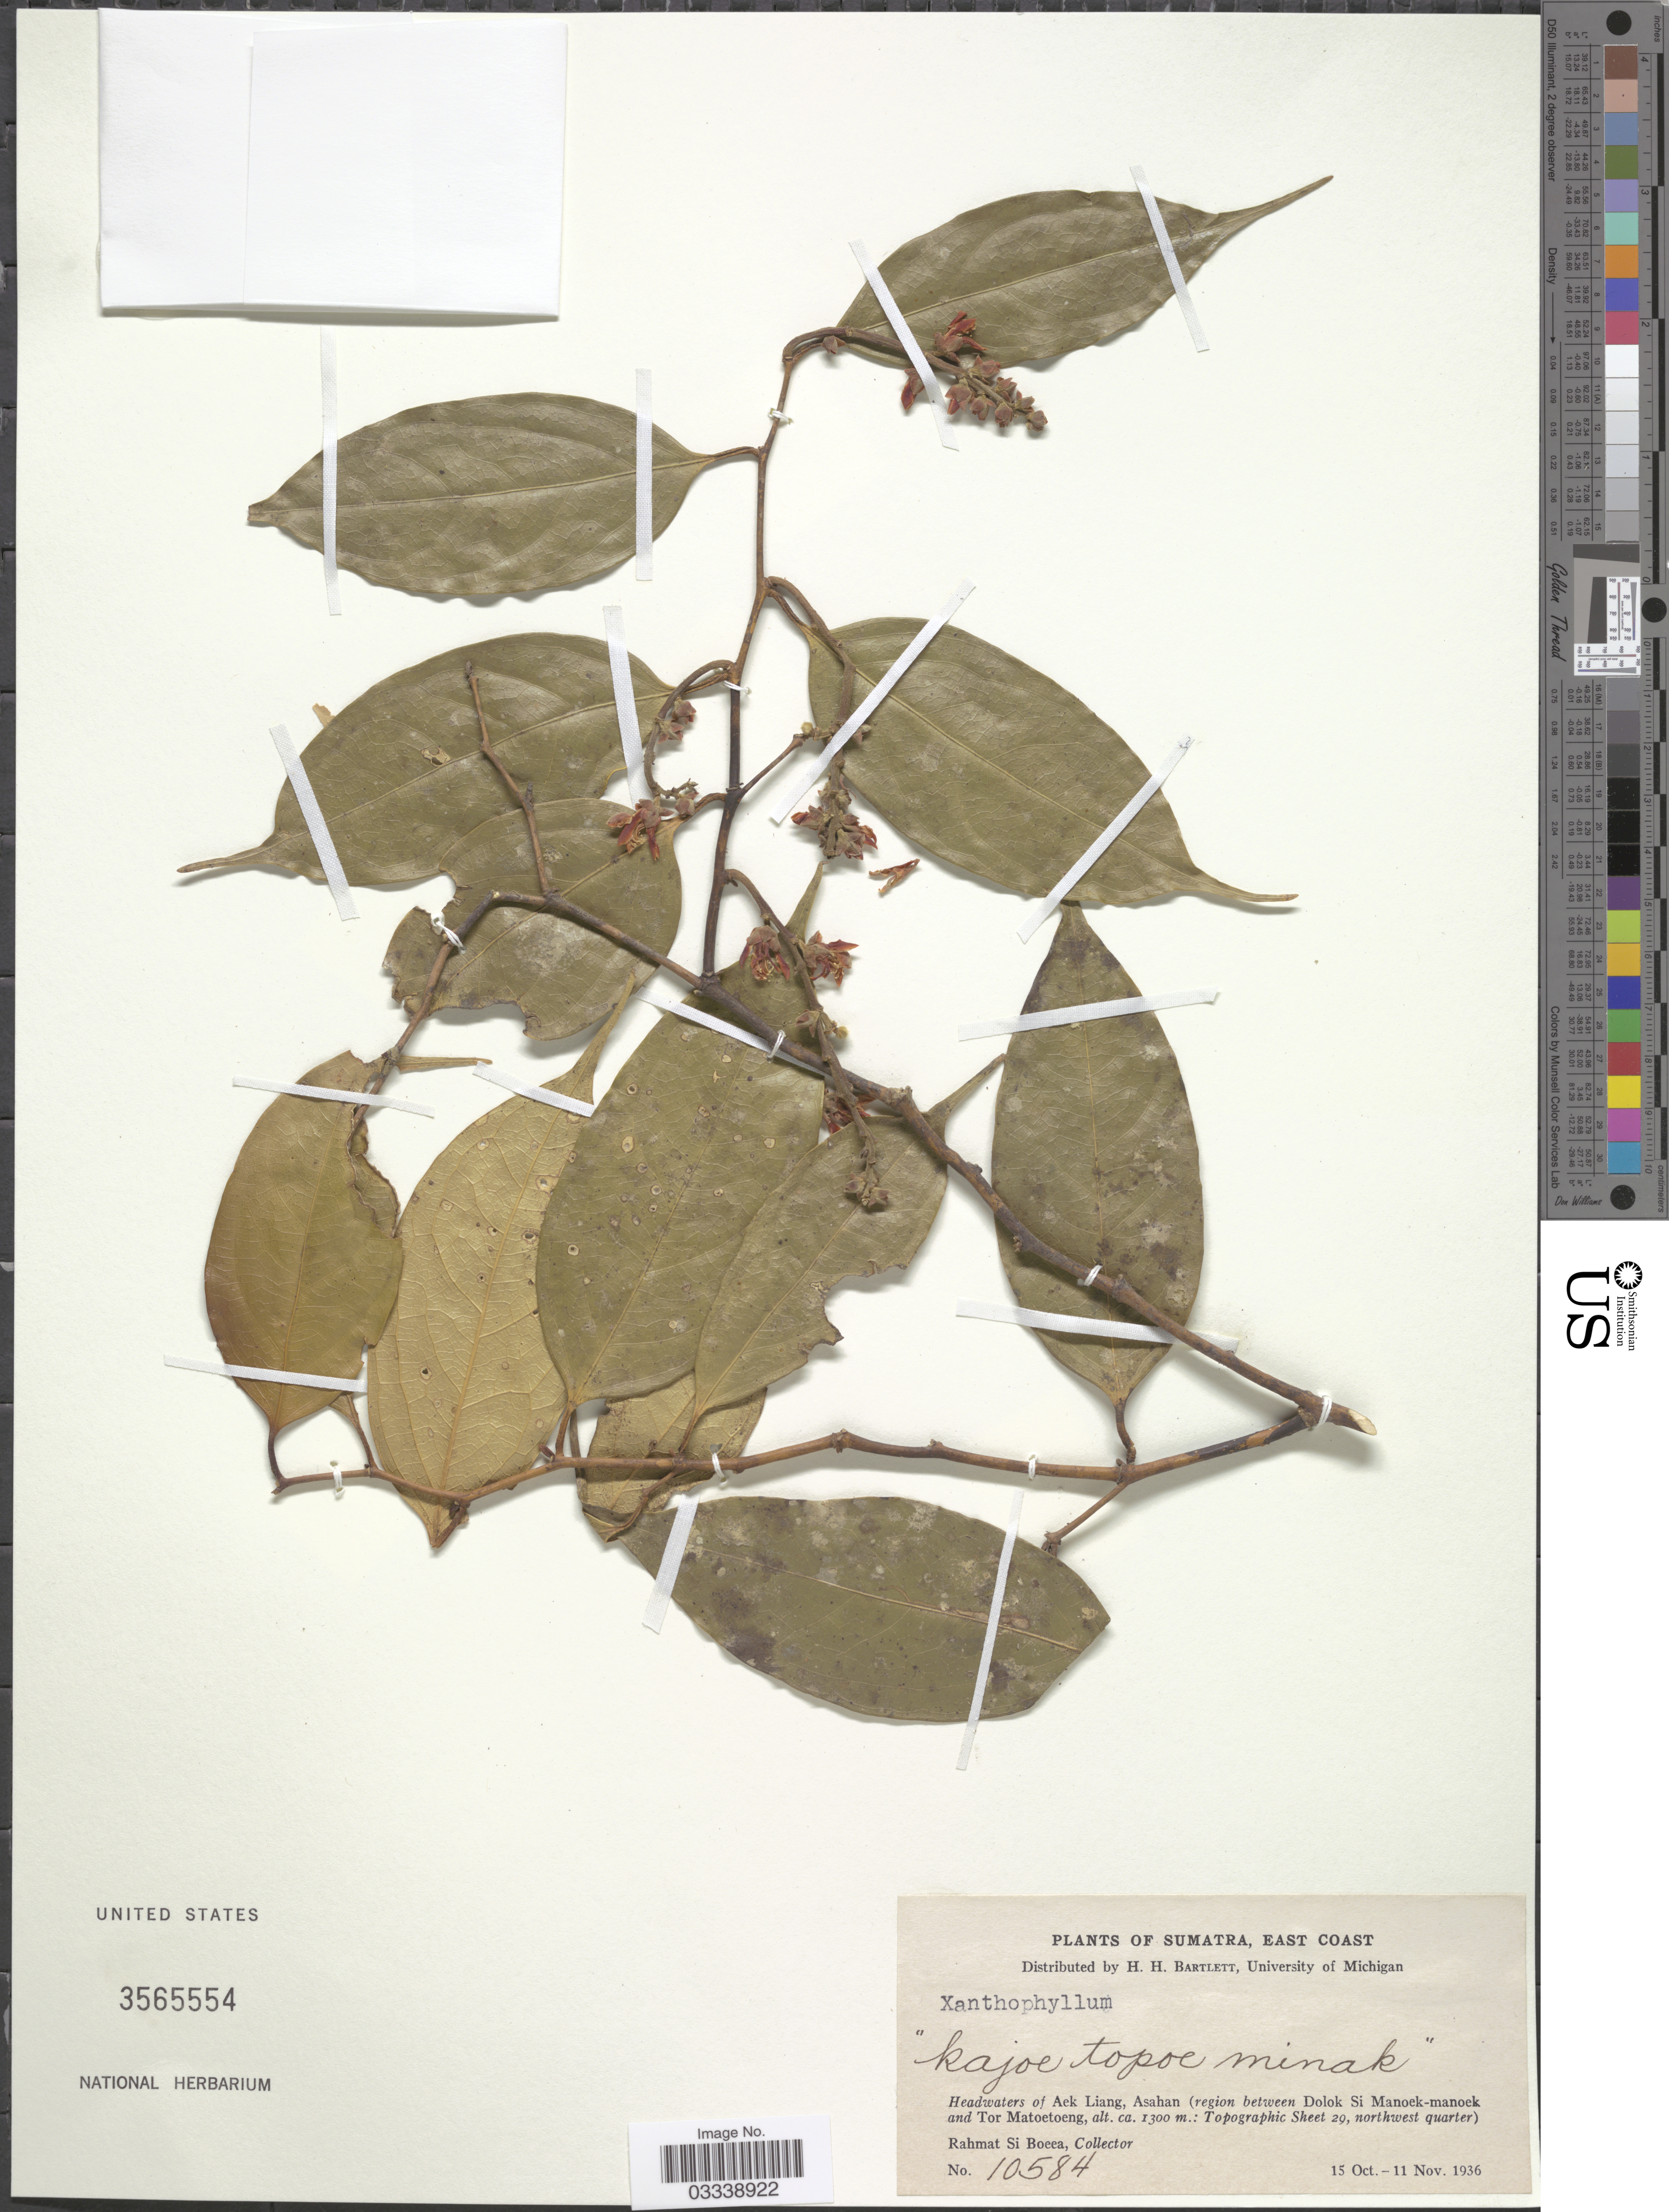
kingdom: Plantae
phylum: Tracheophyta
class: Magnoliopsida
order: Fabales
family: Polygalaceae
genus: Xanthophyllum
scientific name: Xanthophyllum sp.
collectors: Rahmat Si Boeea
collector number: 10584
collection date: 1936-10-15/1936-11-11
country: Indonesia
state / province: Sumatra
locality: East Coast. Headwaters of Aek Liang, Asahan (region between Dolok Si Manoek-manoek and Tor Matoetoeng: Topographic Sheet 29, northwest quarter).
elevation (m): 1300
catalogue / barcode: US 3565554